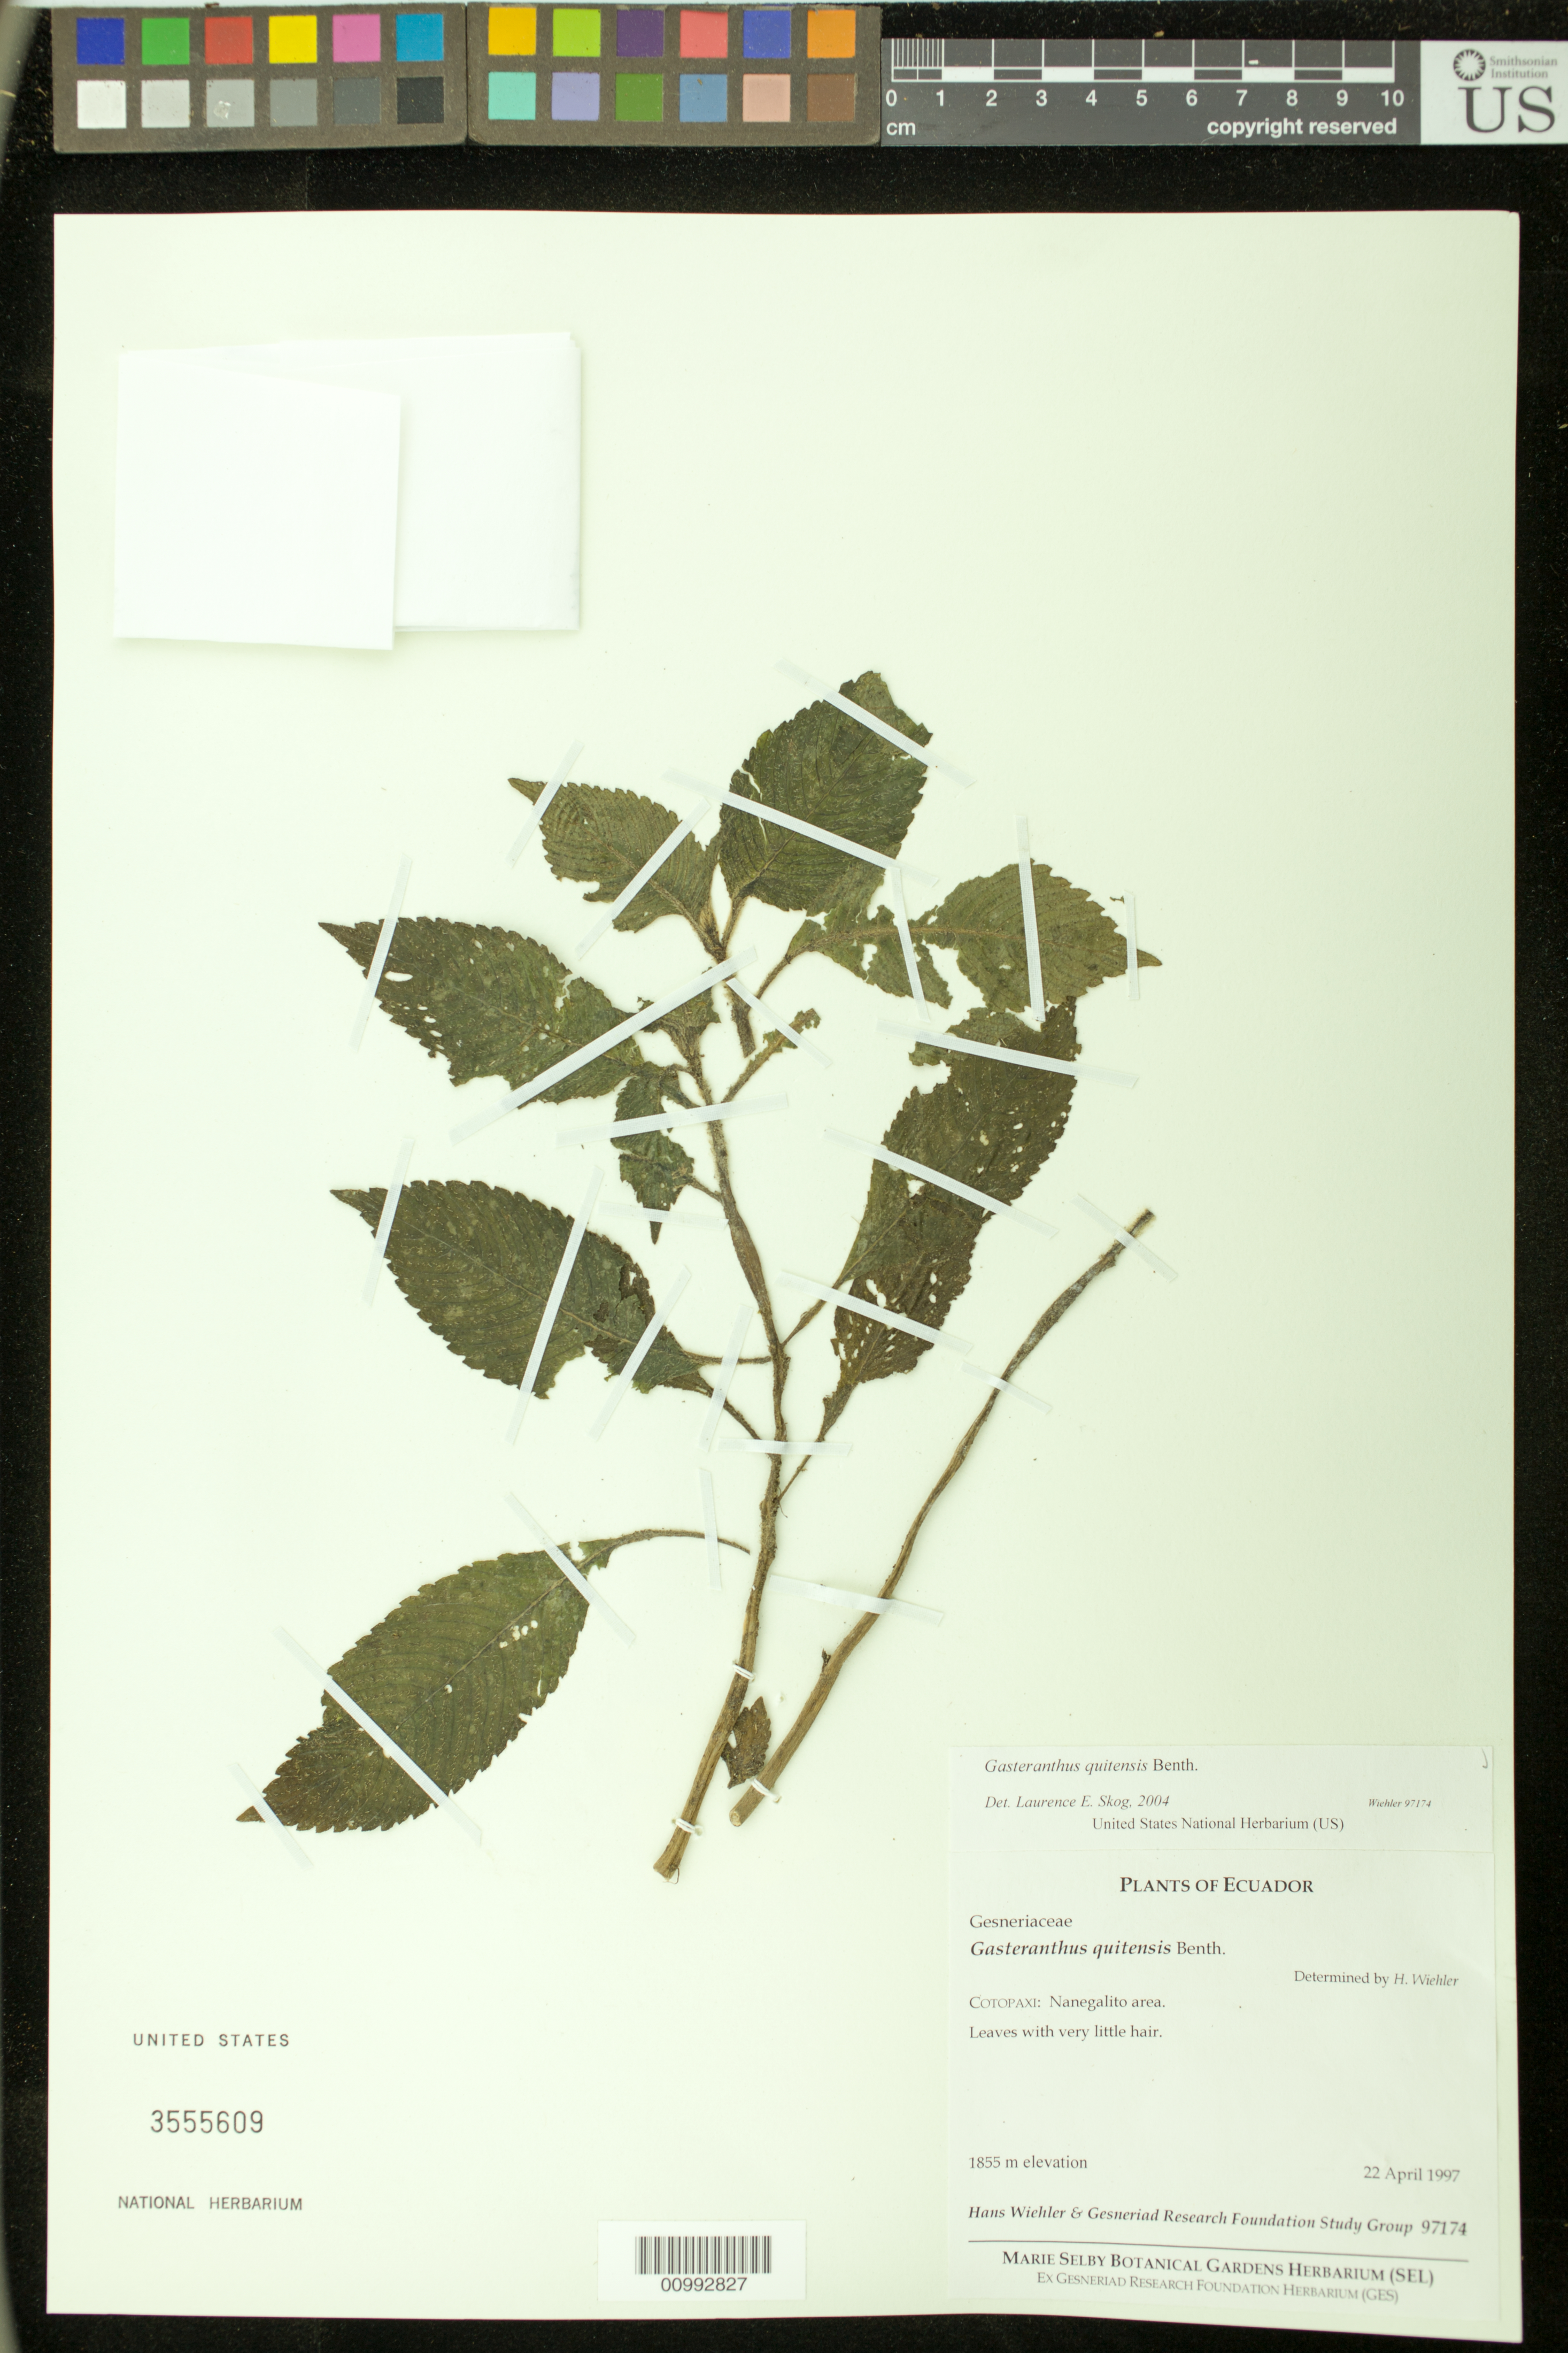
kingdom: Plantae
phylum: Tracheophyta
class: Magnoliopsida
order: Lamiales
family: Gesneriaceae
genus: Gasteranthus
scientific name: Gasteranthus quitensis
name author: Benth.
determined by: Skog, Laurence E.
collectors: H. J. Wiehler & GRF Study Group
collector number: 97174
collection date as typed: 22 Apr 1997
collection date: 1997-04-22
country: Ecuador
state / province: Cotopaxi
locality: Cotopaxi: Nanegalito area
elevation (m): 1855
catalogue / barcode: US 3555609